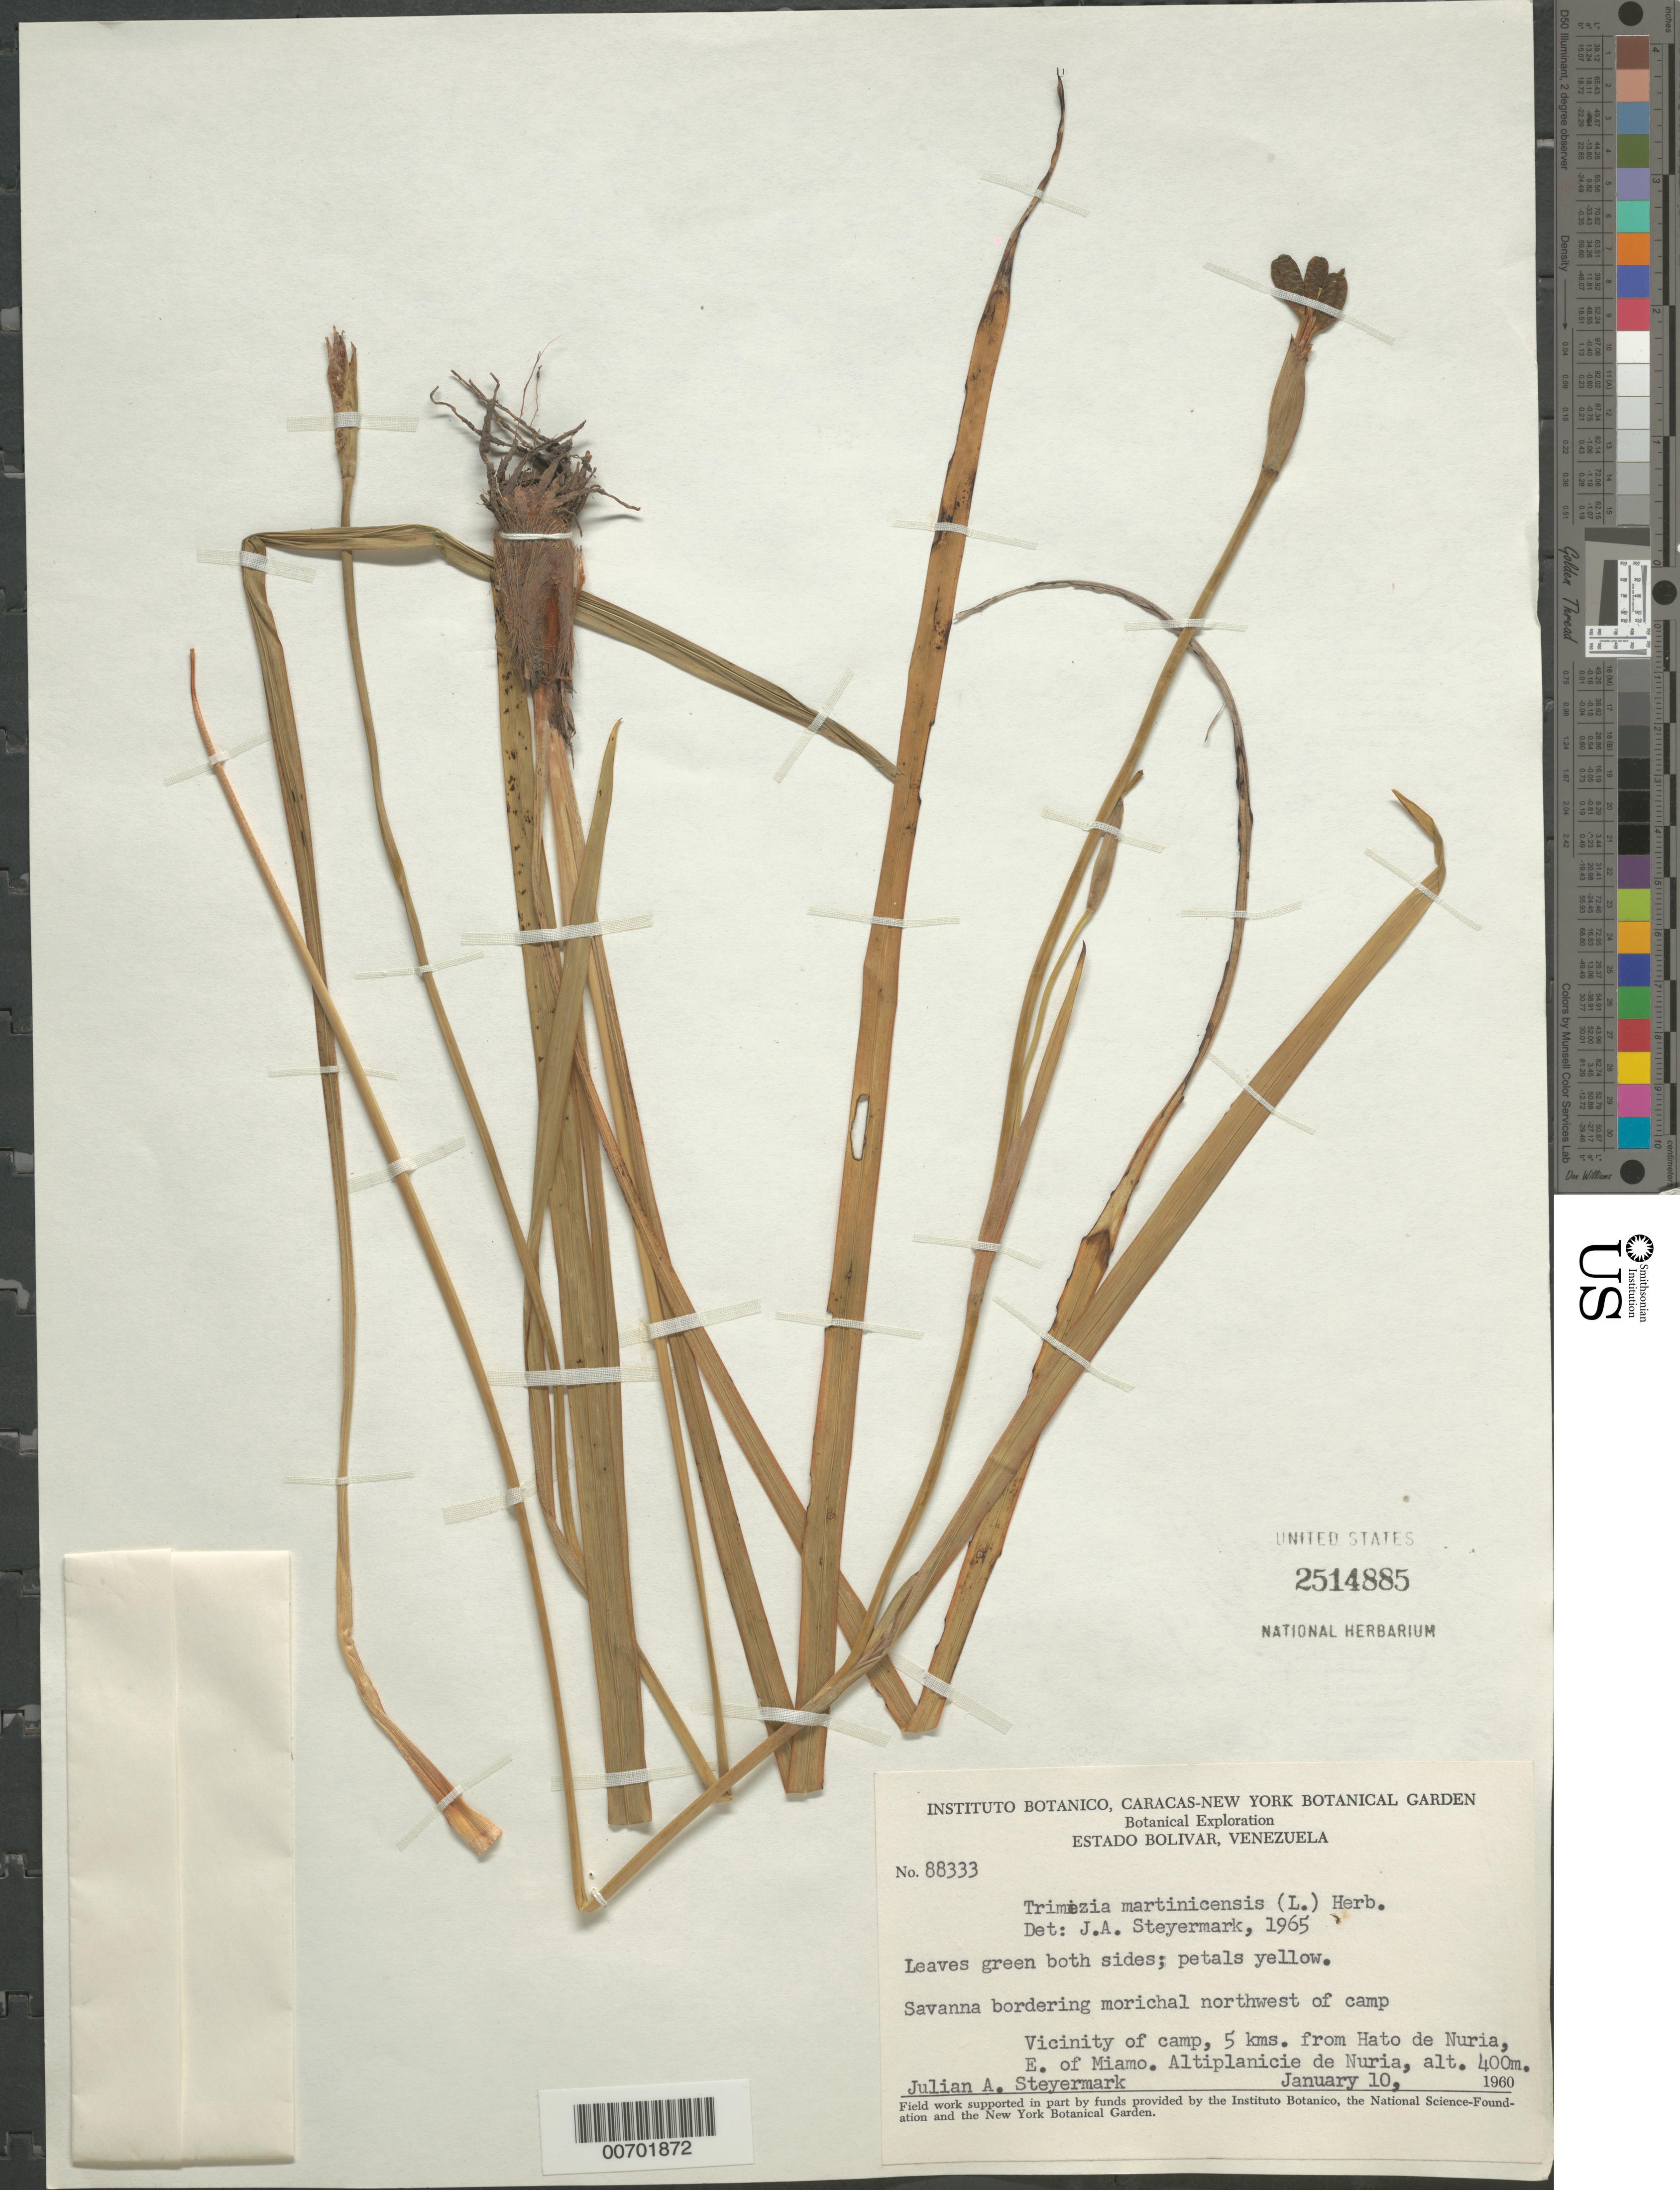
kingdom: Plantae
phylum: Tracheophyta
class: Liliopsida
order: Asparagales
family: Iridaceae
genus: Trimezia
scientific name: Trimezia martinicensis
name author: (Jacq.) Herb.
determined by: Steyermark, Julian A., (VEN)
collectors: J. Steyermark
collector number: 88333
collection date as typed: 10-Jan-61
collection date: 1961-01-10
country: Venezuela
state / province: Bolívar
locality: Hato de Nuria, 5 km from; E of Miamo, Altiplanicie de Nuria, vic of camp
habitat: Savanna bordering morichal NW of camp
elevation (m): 400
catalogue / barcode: US 2514885